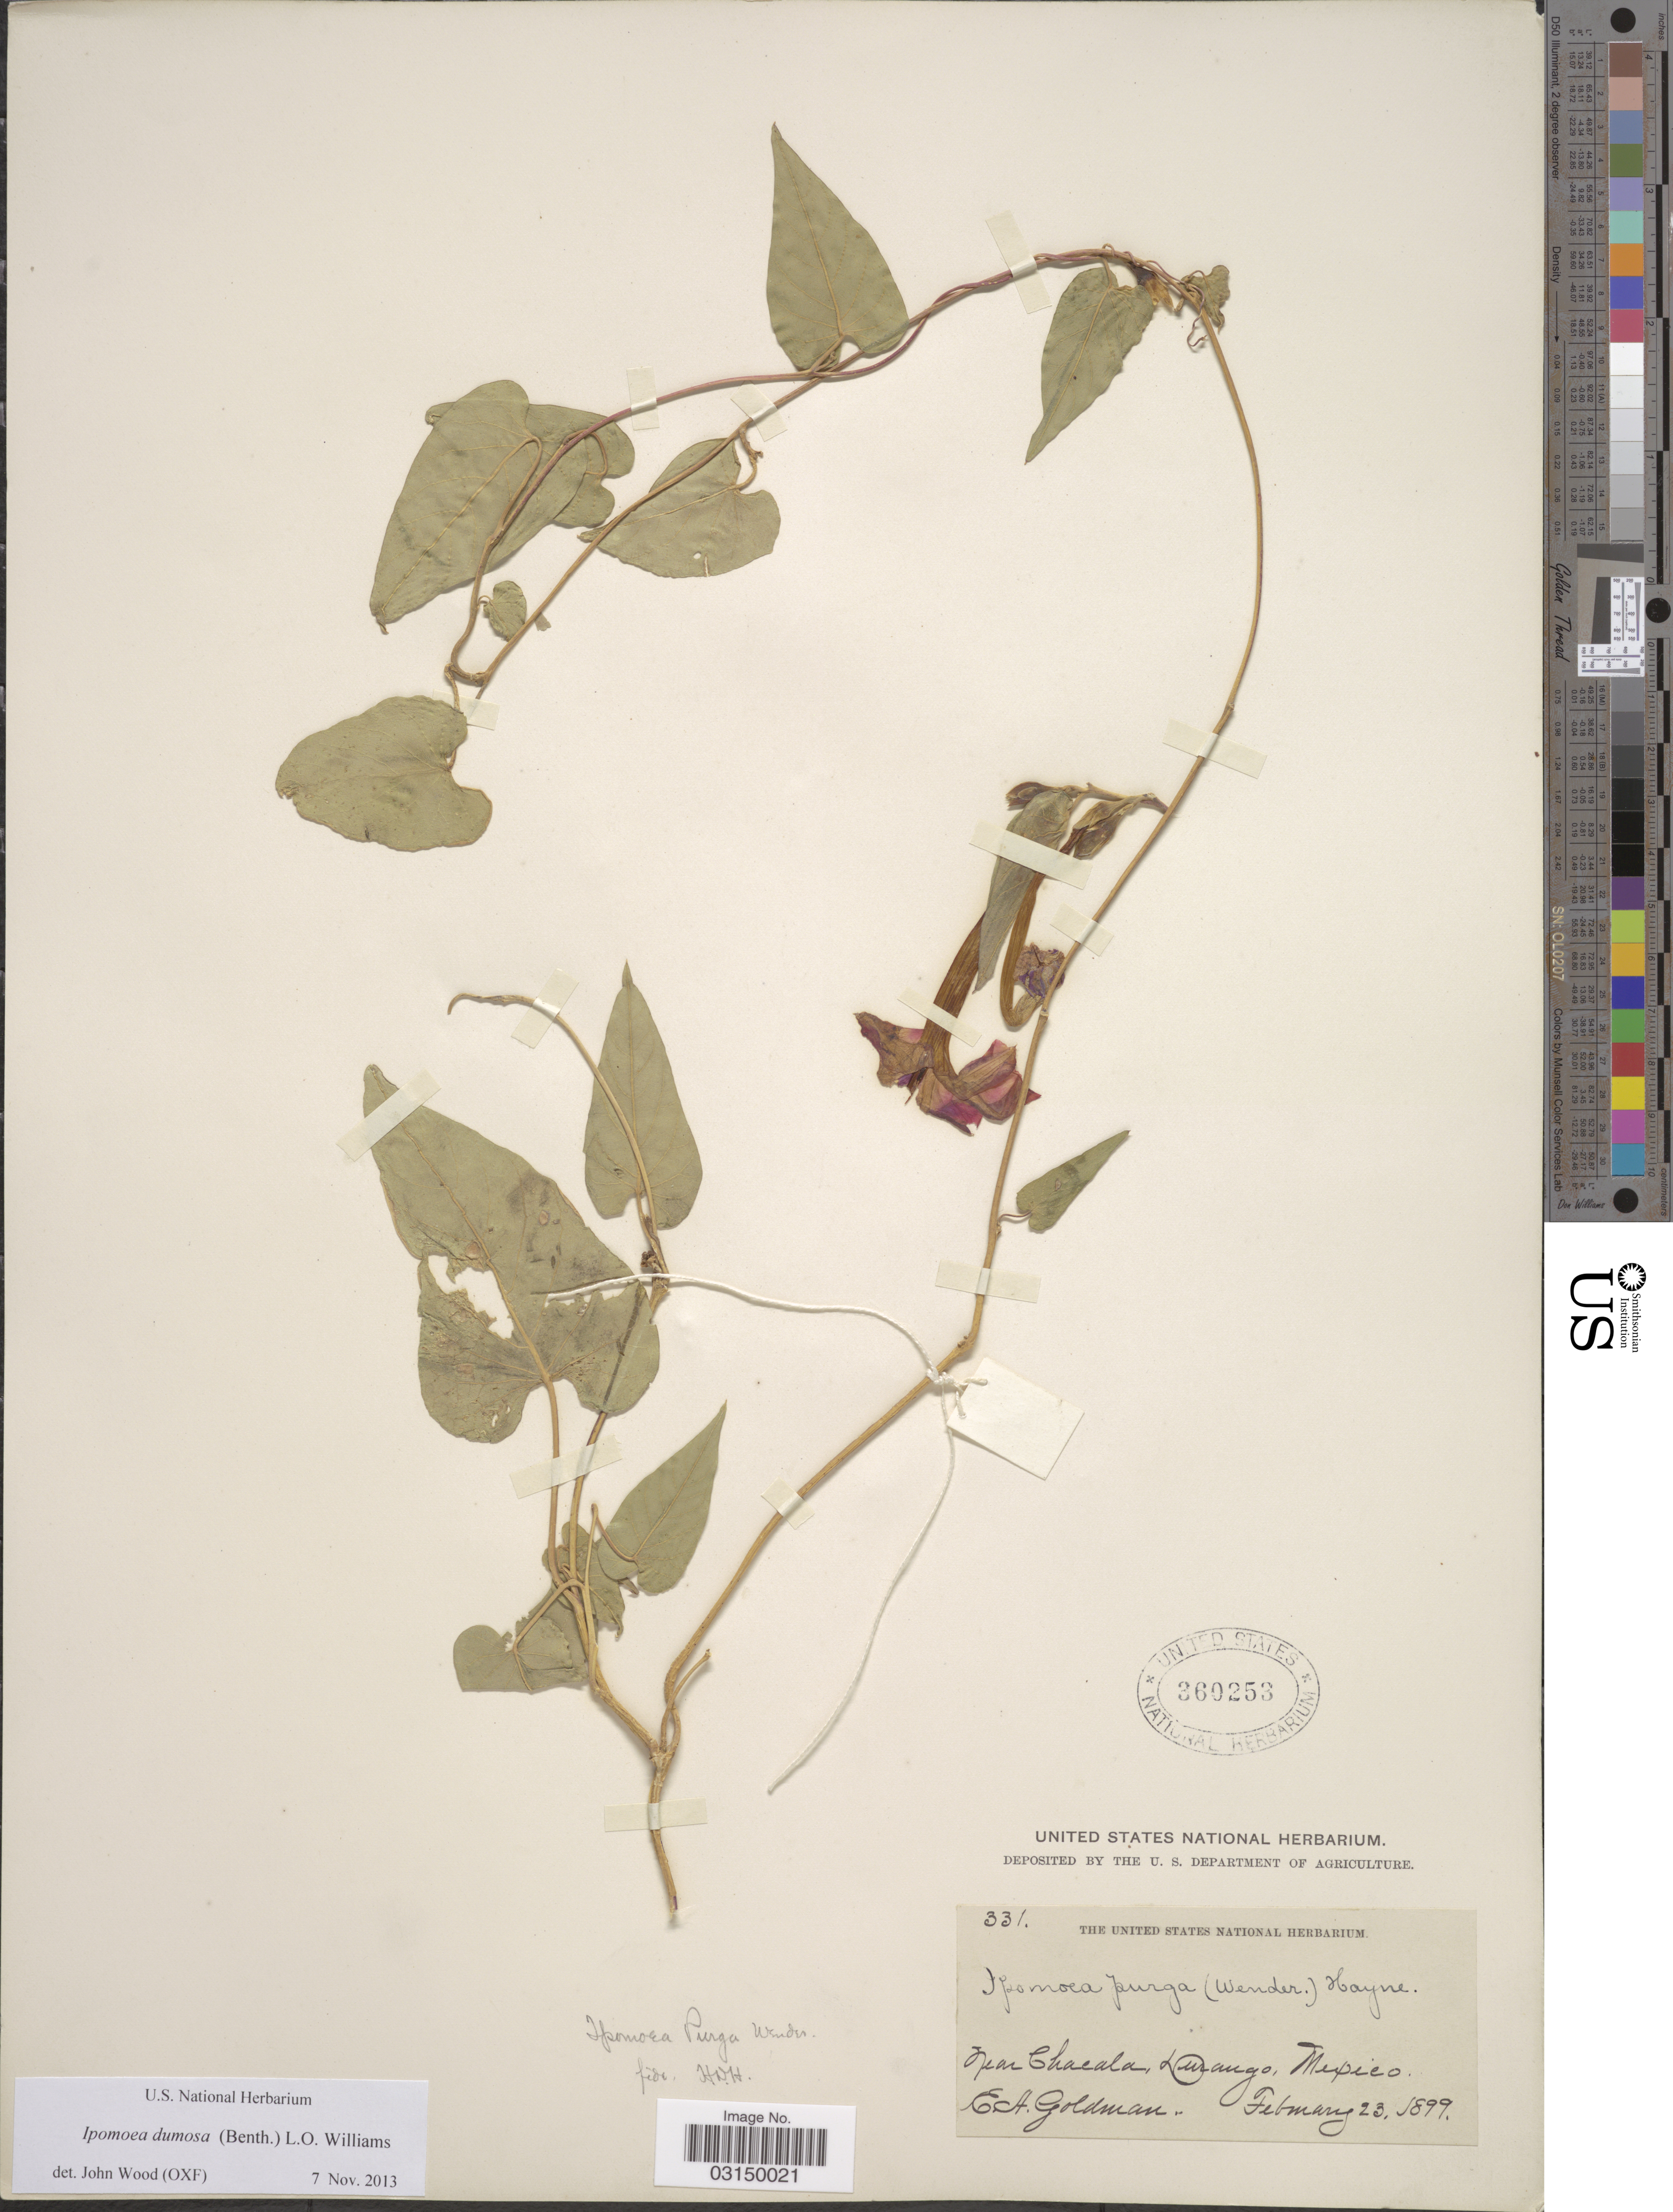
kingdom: Plantae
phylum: Tracheophyta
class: Magnoliopsida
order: Solanales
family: Convolvulaceae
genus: Ipomoea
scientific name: Ipomoea dumosa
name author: (Benth.) L.O. Williams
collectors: E. A. Goldman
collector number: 331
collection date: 1899-02-23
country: Mexico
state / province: Durango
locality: Near Chacala.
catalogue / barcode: US 360253